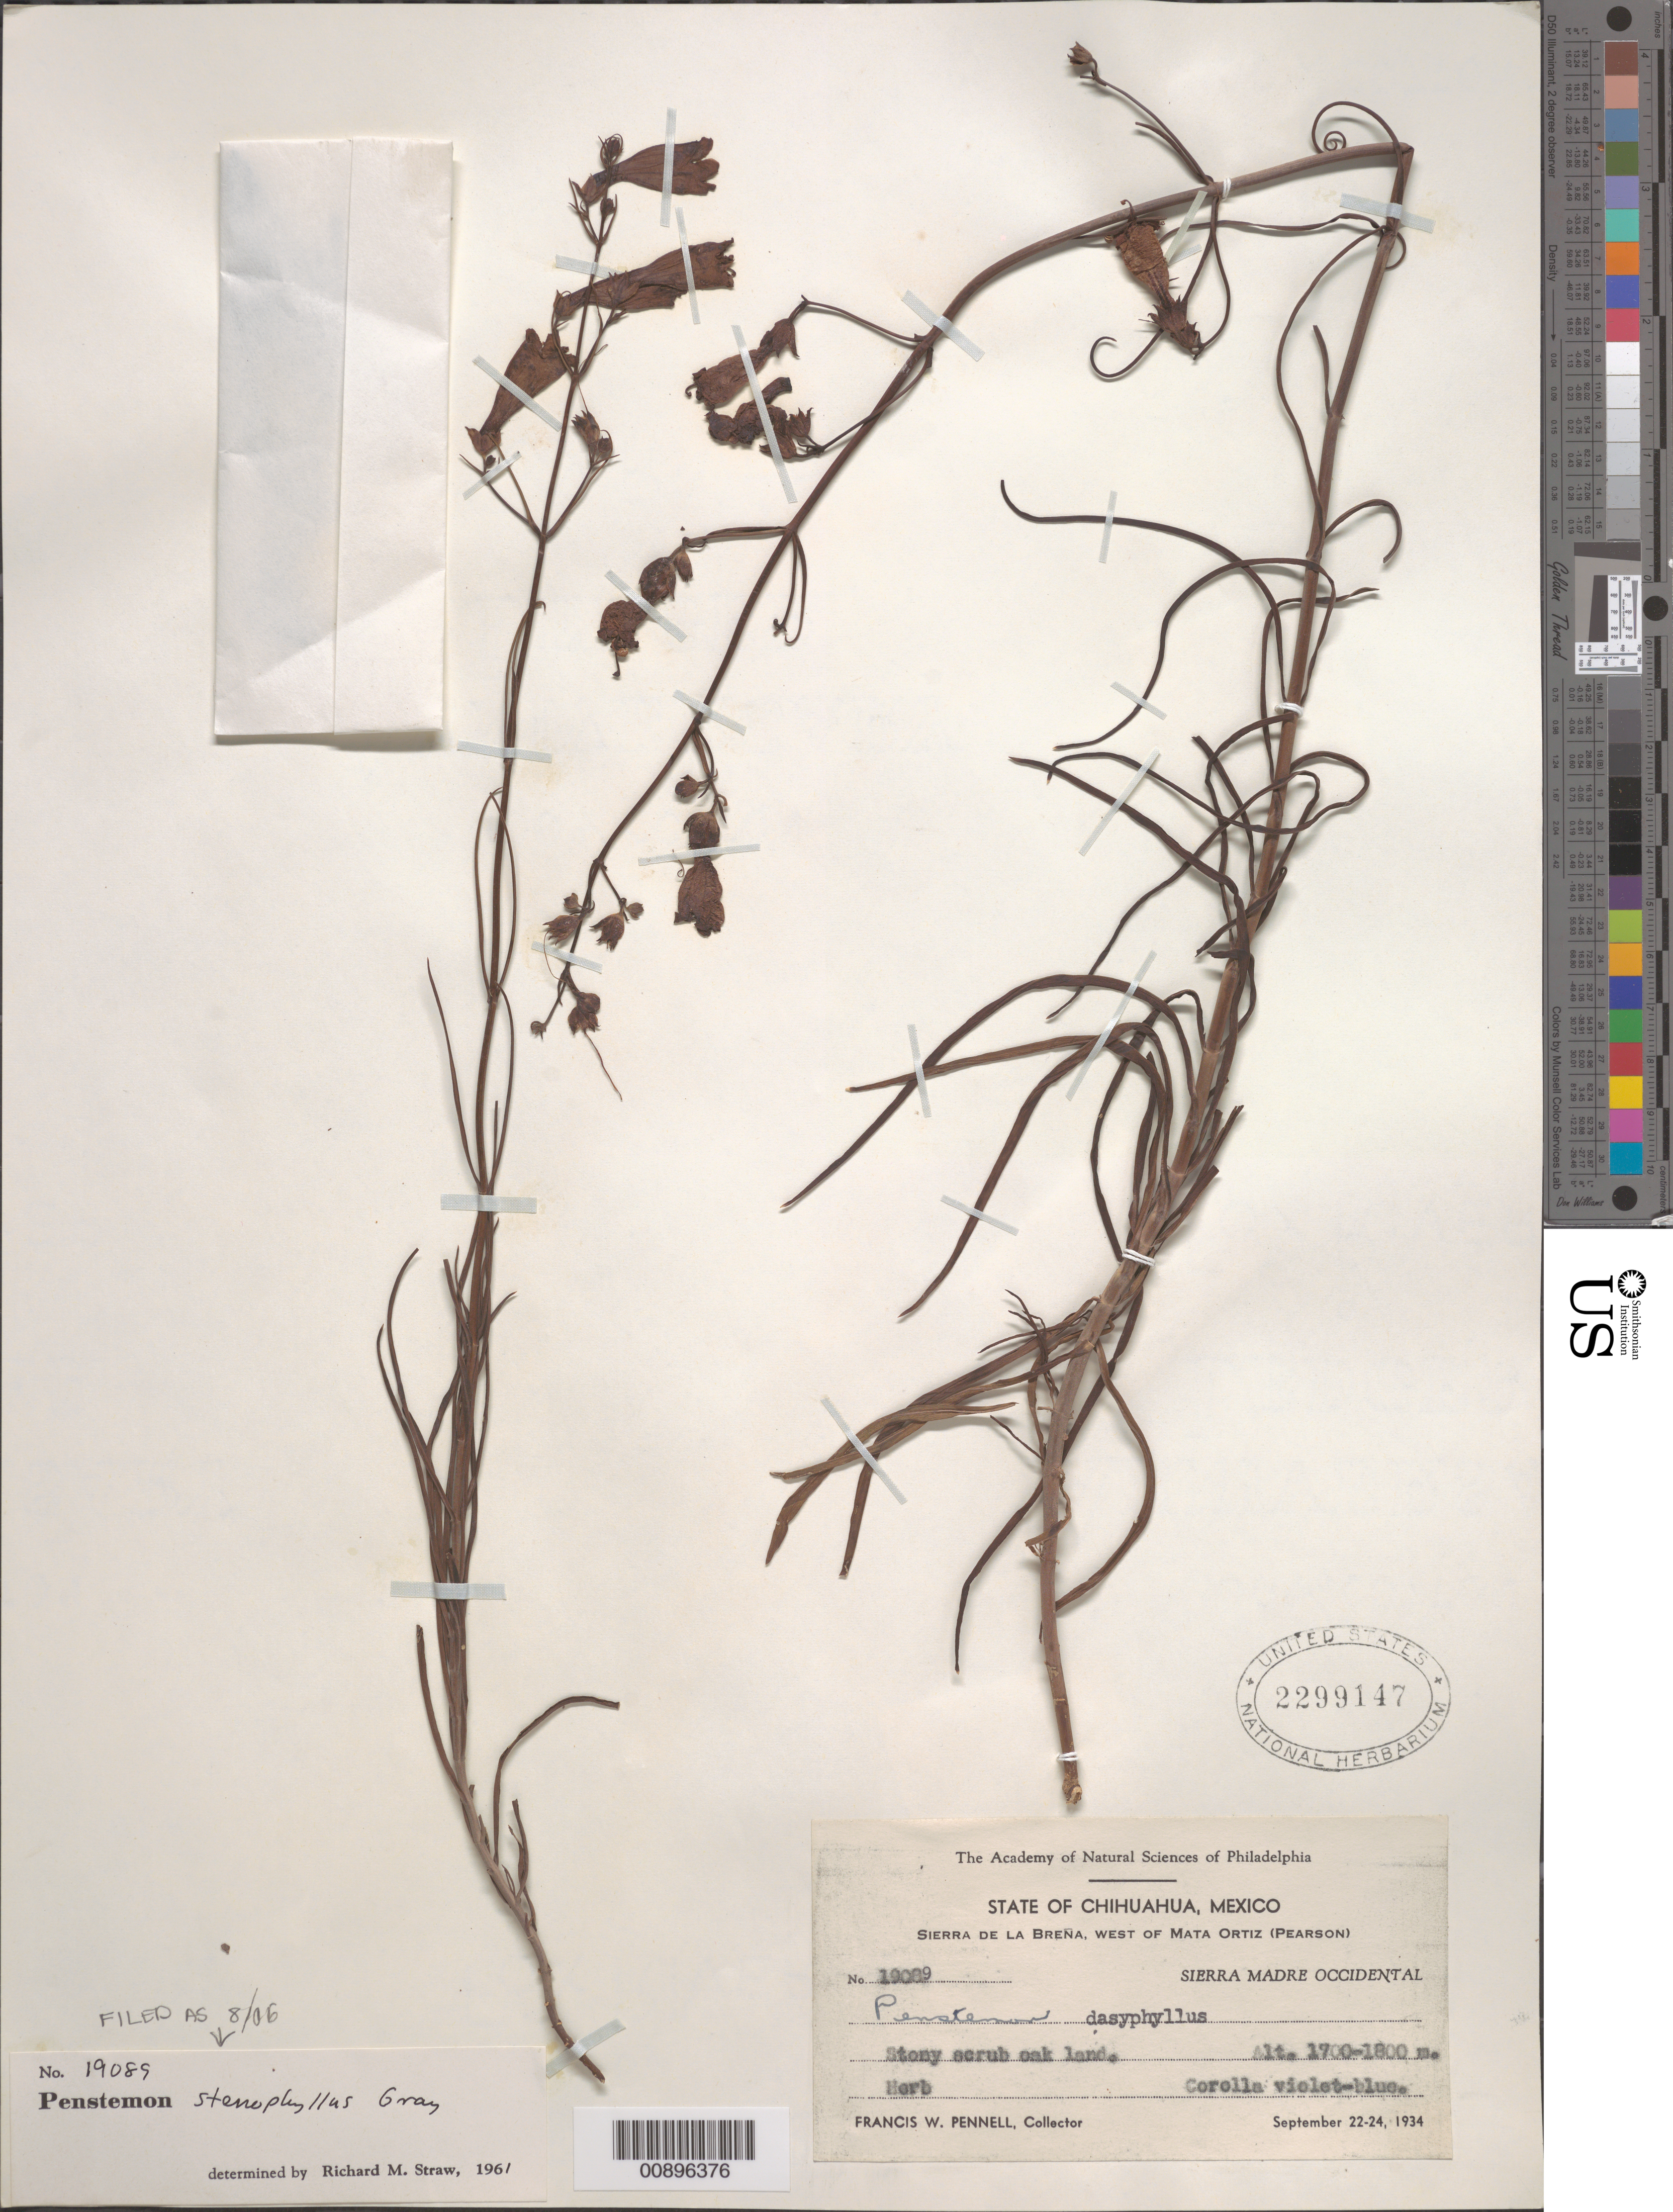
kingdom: Plantae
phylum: Tracheophyta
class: Magnoliopsida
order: Lamiales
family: Plantaginaceae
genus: Penstemon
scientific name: Penstemon stenophyllus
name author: A. Gray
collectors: F. W. Pennell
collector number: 19086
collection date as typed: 22 Sep 1934 to 24 Sep 1934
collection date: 1934-09-22/1934-09-24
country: Mexico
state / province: Chihuahua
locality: Sierra de la Breña, west of Mata Ortiz (Pearson). Sierra Madre Occidental, Chihuahua.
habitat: Stony scrub oak land.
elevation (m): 1800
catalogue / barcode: US 2299147